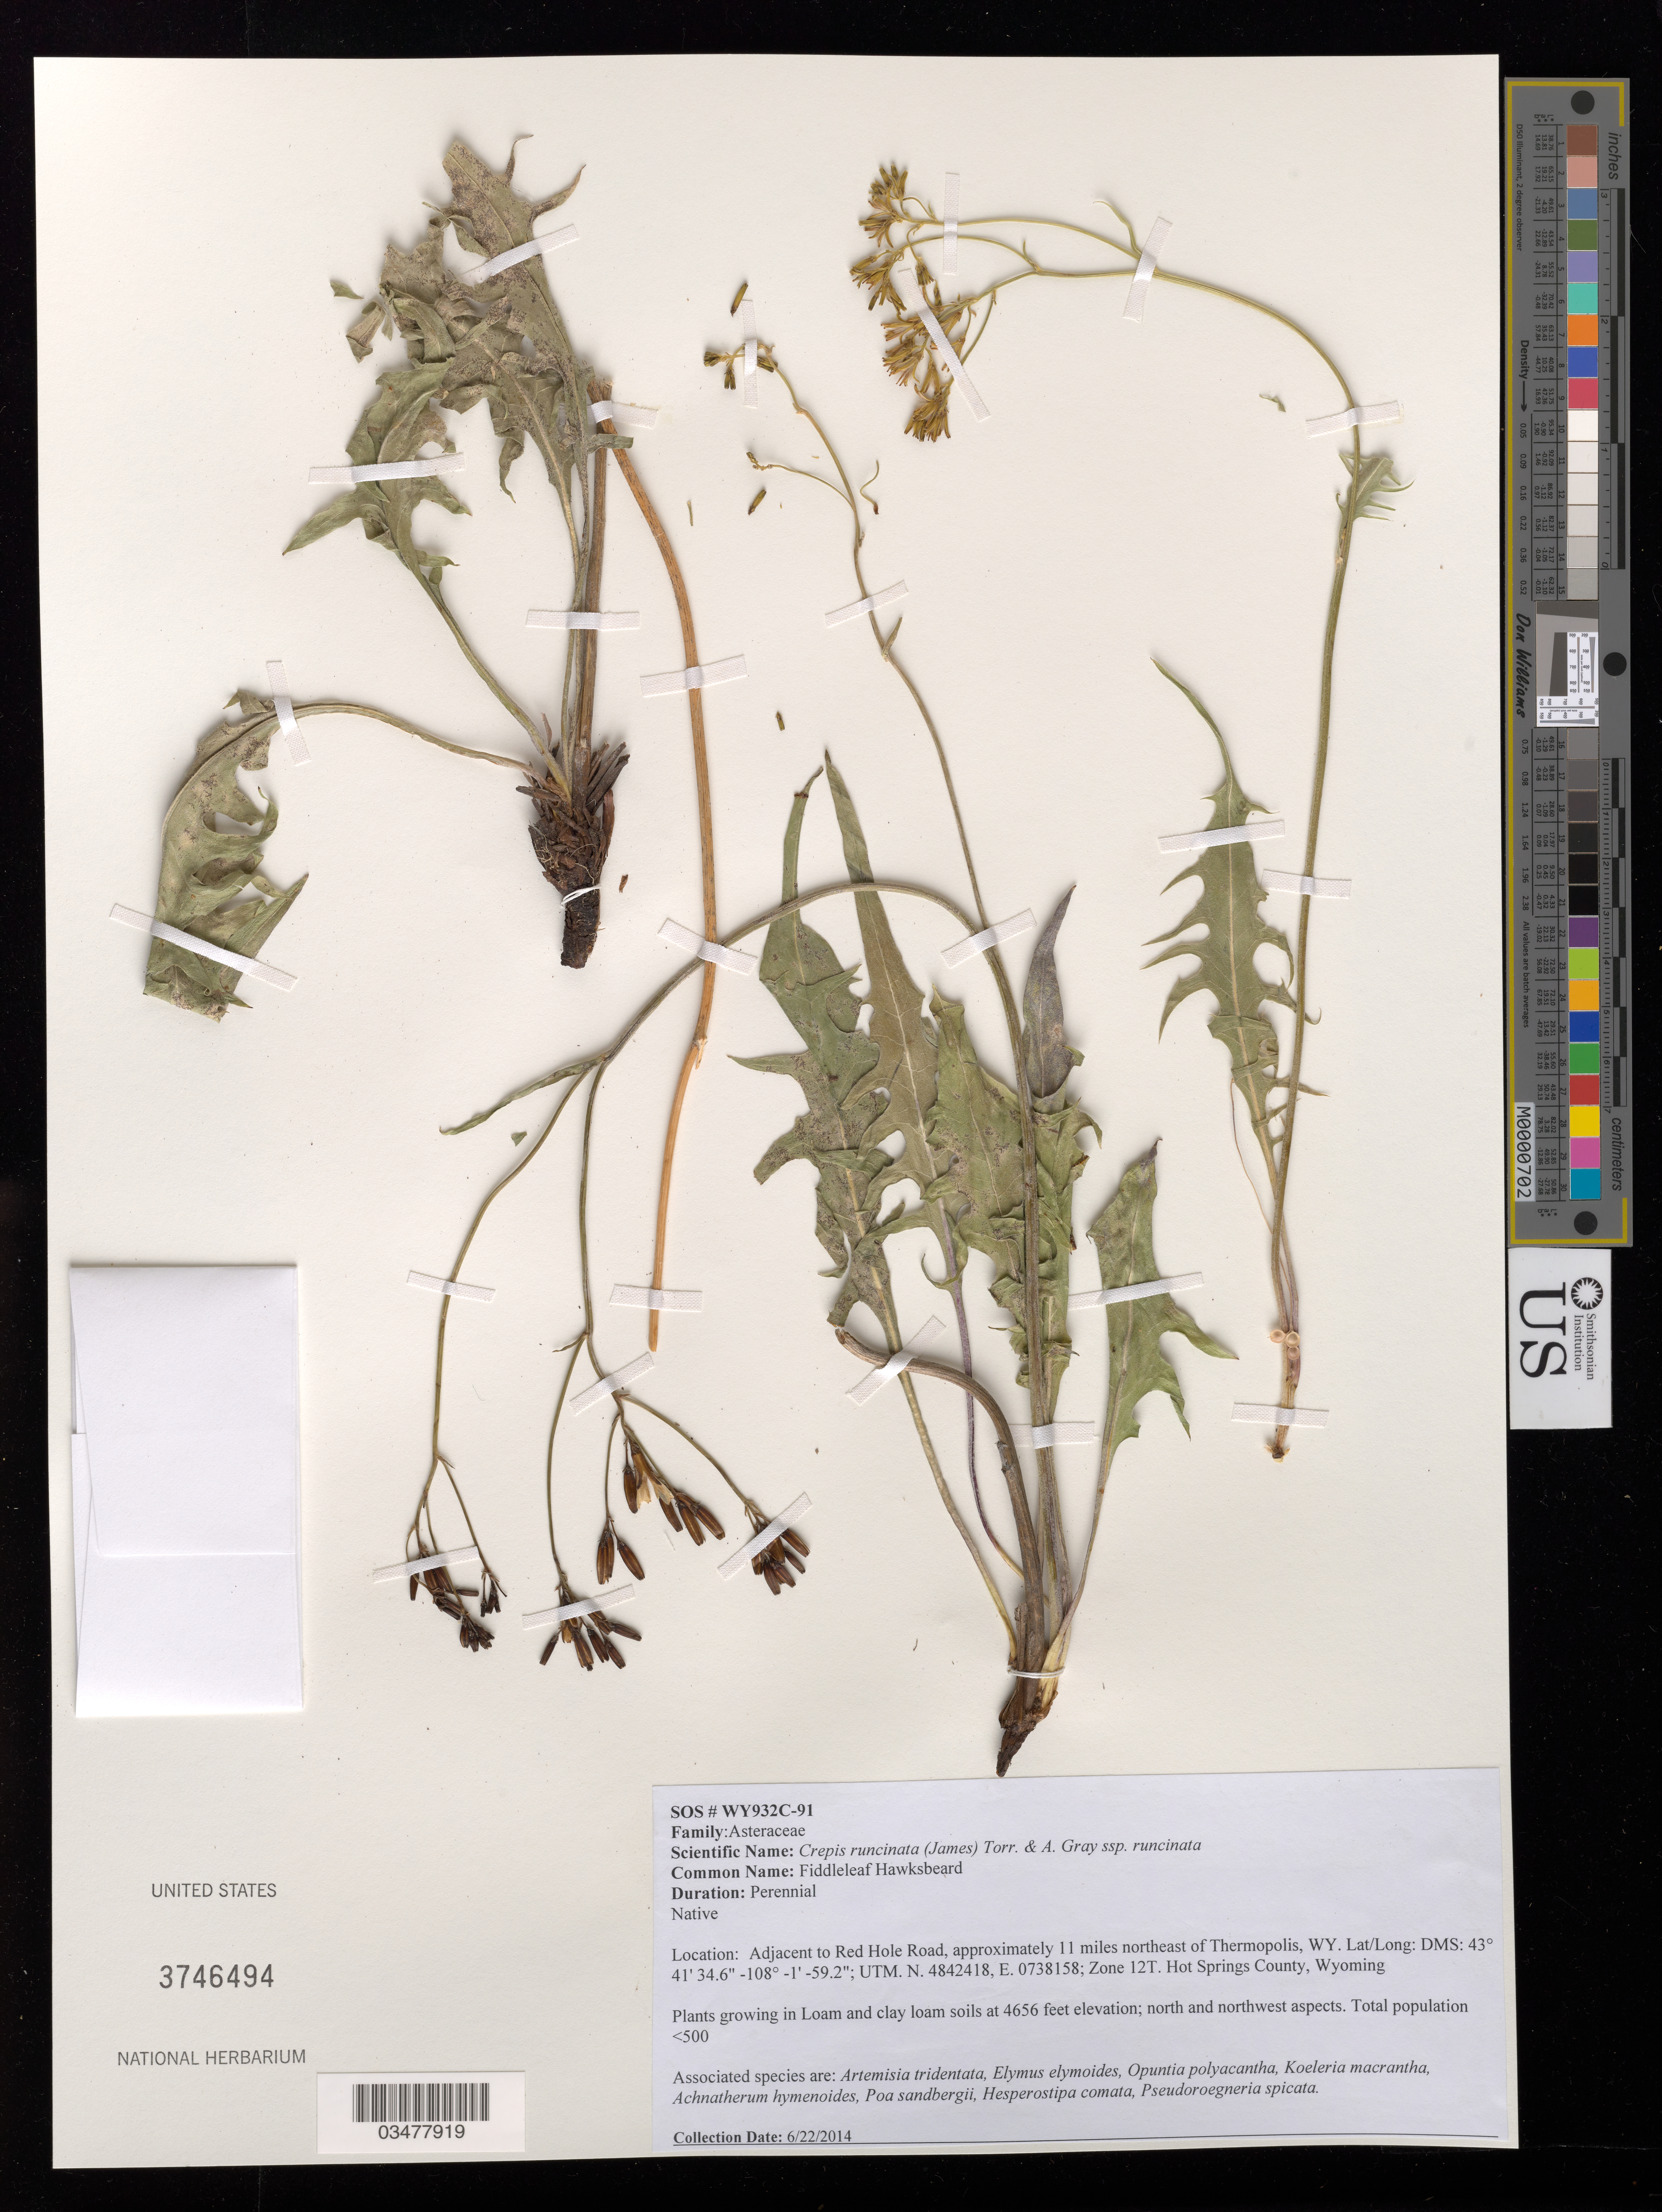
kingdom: Plantae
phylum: Tracheophyta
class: Magnoliopsida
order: Asterales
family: Asteraceae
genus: Crepis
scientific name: Crepis runcinata subsp. runcinata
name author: Torr. & A. Gray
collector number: WY932C-91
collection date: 2014-06-22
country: United States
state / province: Wyoming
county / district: Hot Springs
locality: Adjacent to Red Hole Road, 11 mi. NE of Thermopolis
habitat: Loam and clay loam. With Artemisia tridentata, Elymus elymoides, Opunthia polycantha, etc.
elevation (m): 1419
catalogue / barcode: US 3746494